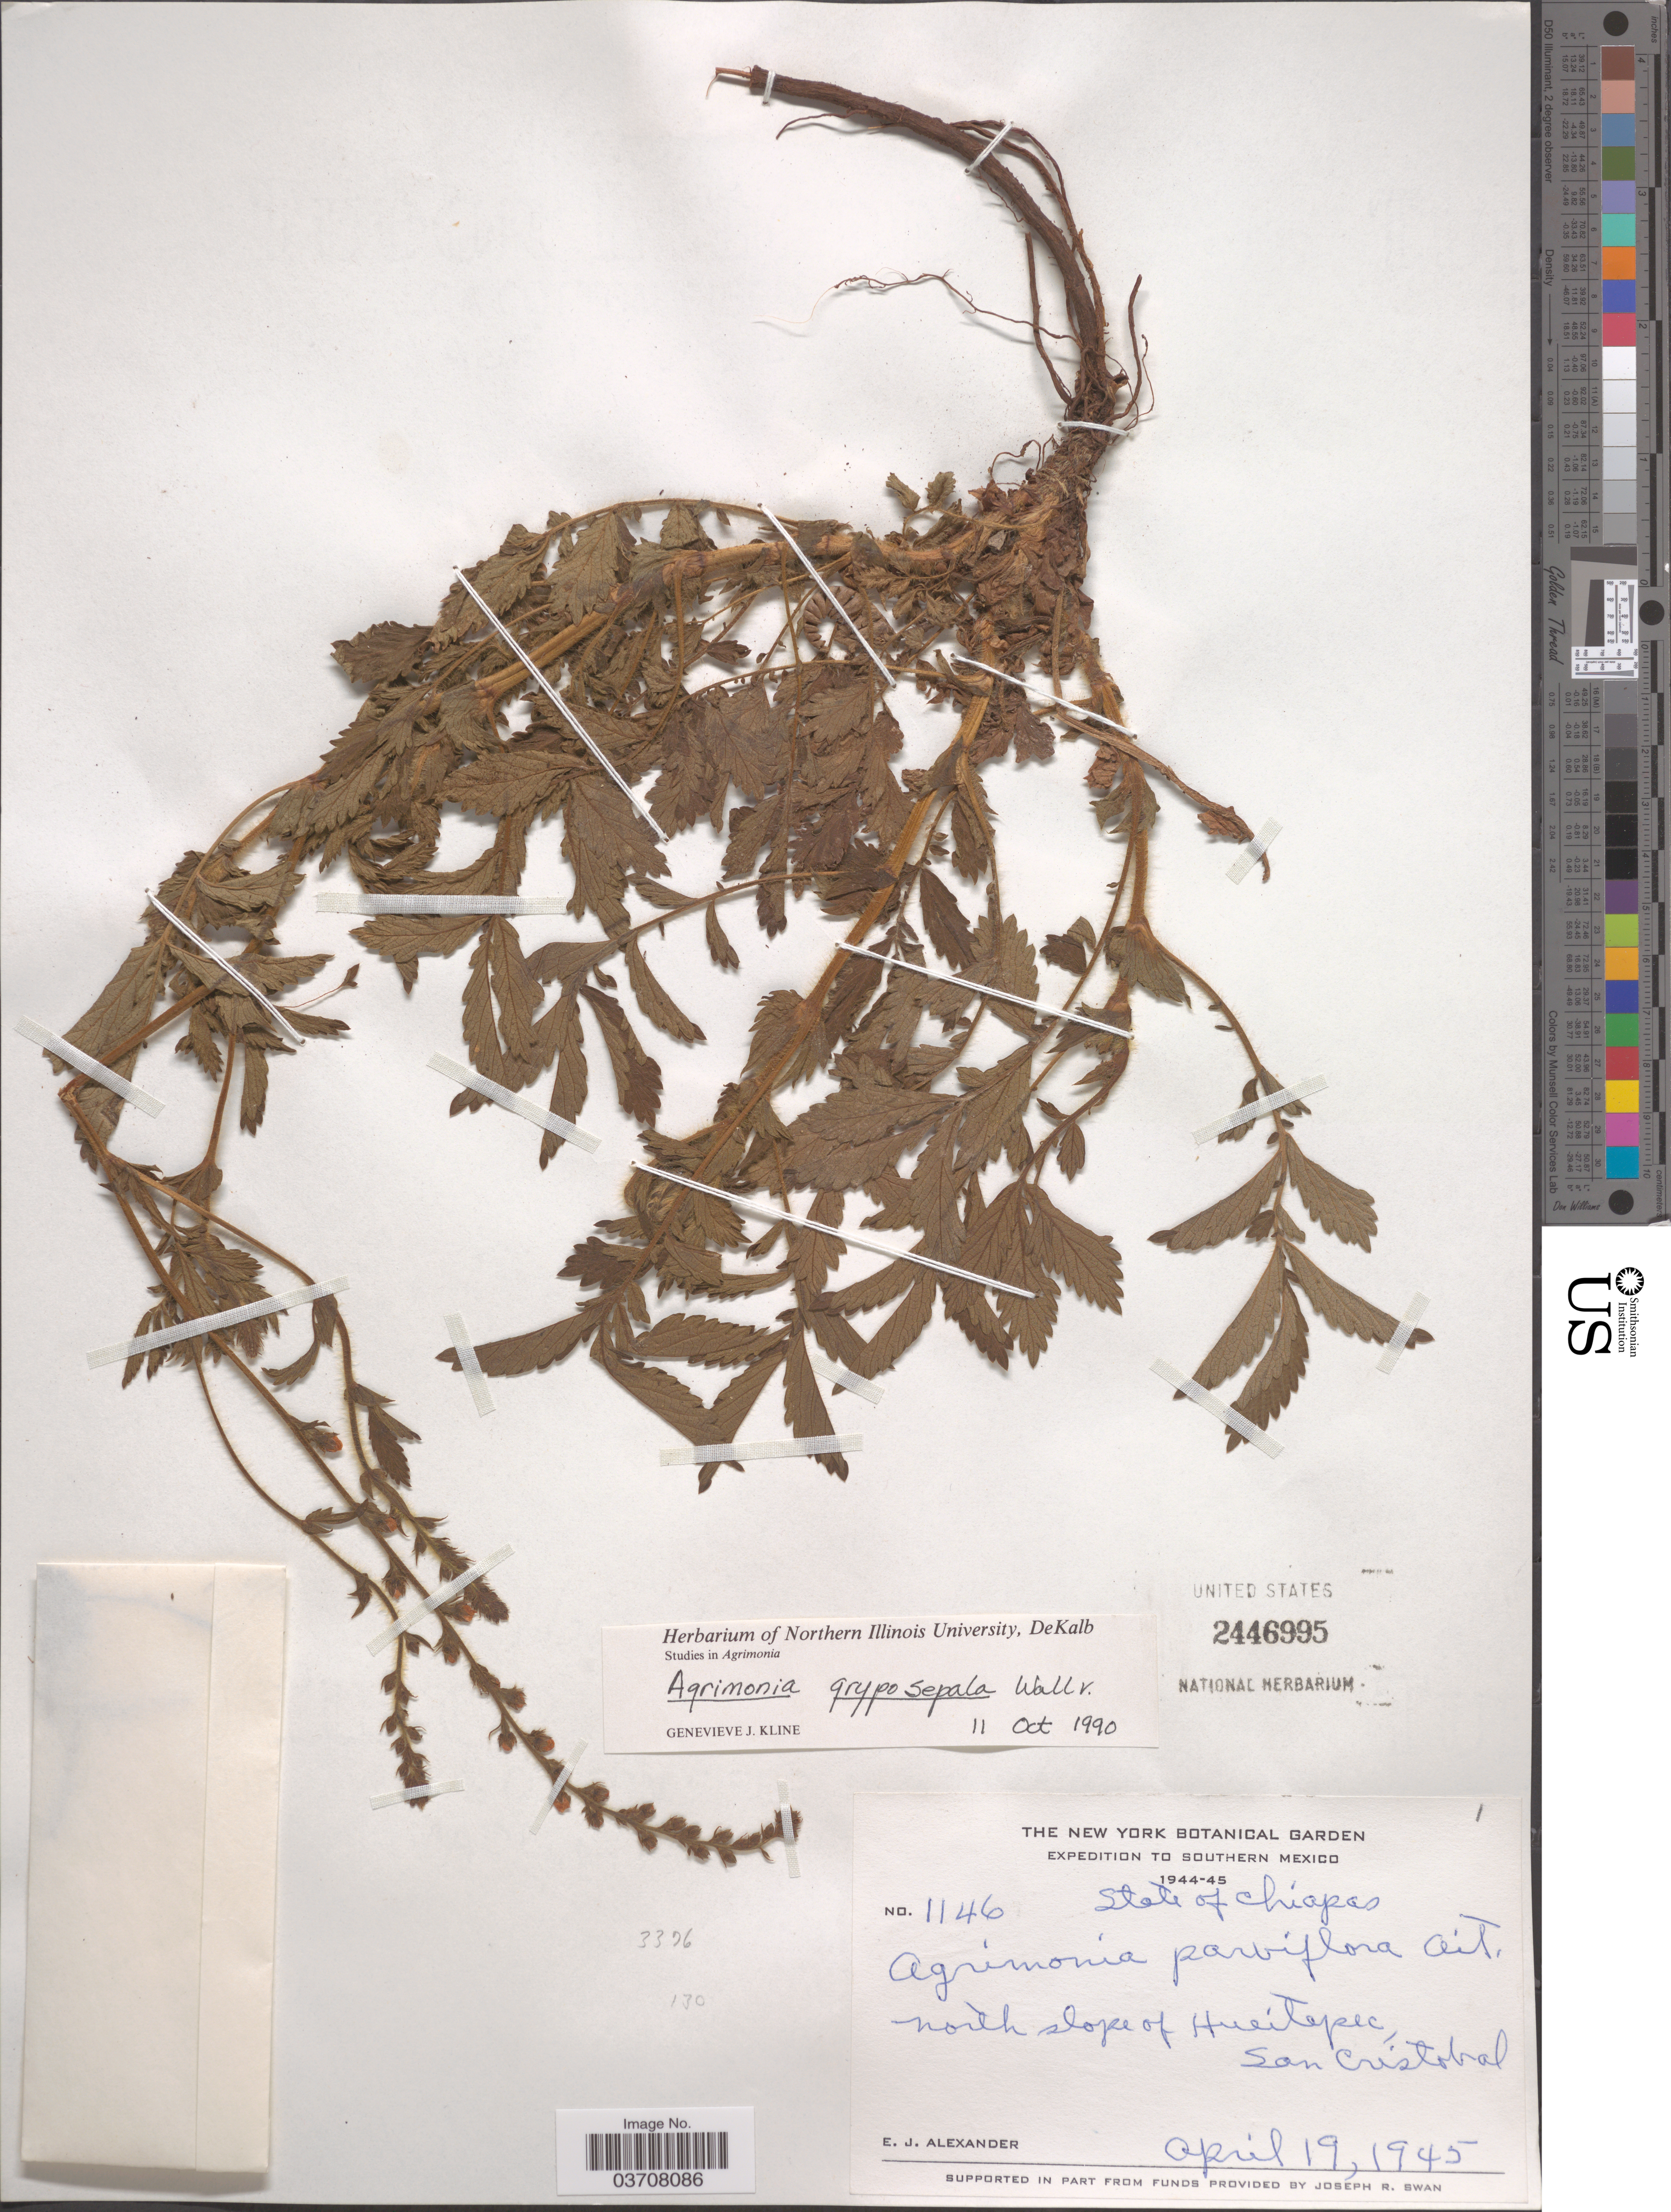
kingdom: Plantae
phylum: Tracheophyta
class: Magnoliopsida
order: Rosales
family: Rosaceae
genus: Agrimonia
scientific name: Agrimonia gryposepala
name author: Wallr.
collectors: E. J. Alexander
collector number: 1146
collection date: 1945-04-19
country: Mexico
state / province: Chiapas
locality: Southern Mexico. North slope of Hueítepec, San Cristobal.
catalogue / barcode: US 2446995